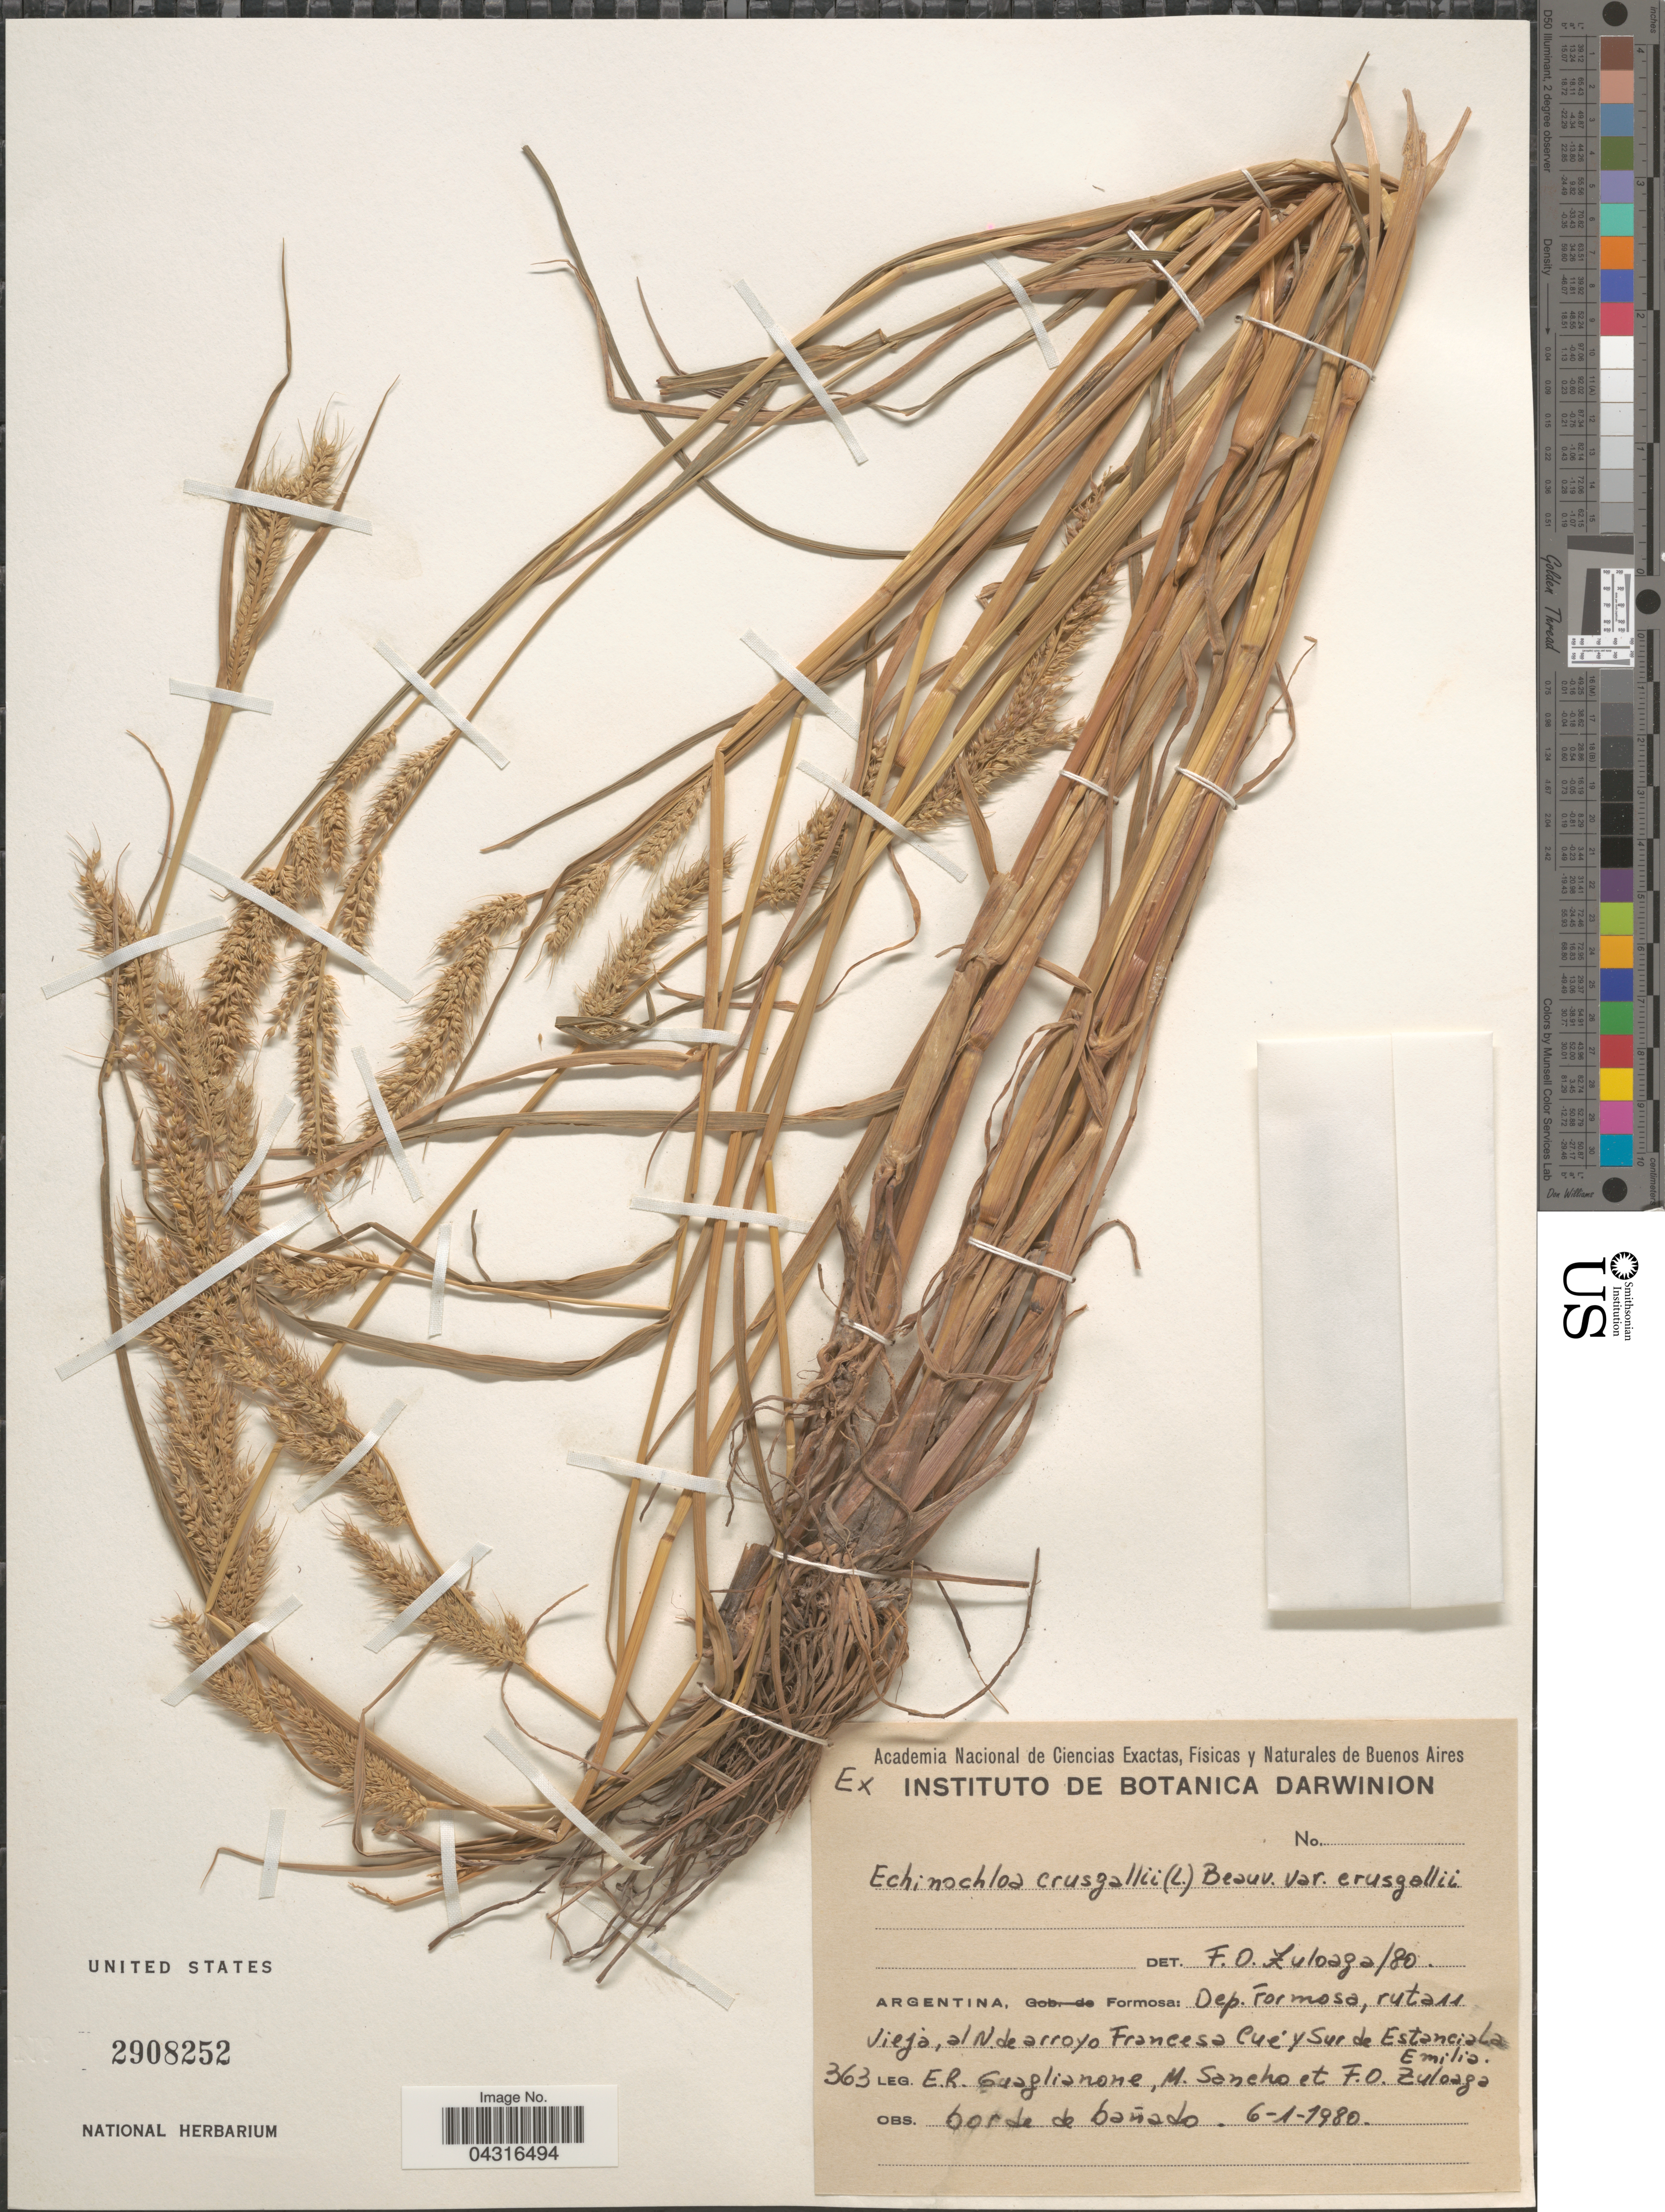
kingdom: Plantae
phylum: Tracheophyta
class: Liliopsida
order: Poales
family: Poaceae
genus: Echinochloa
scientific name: Echinochloa crus-galli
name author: (L.) P. Beauv.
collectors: E. R. Guaglianone, M. L. Sancho & F. O. Zuloaga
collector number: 363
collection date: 1980-01-06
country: Argentina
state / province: Formosa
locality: Dep. Formosa, ruta 11. Vieja, al N. de arroyo Francesa Cué y Sur de Estancia Emilia.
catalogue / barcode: US 2908252